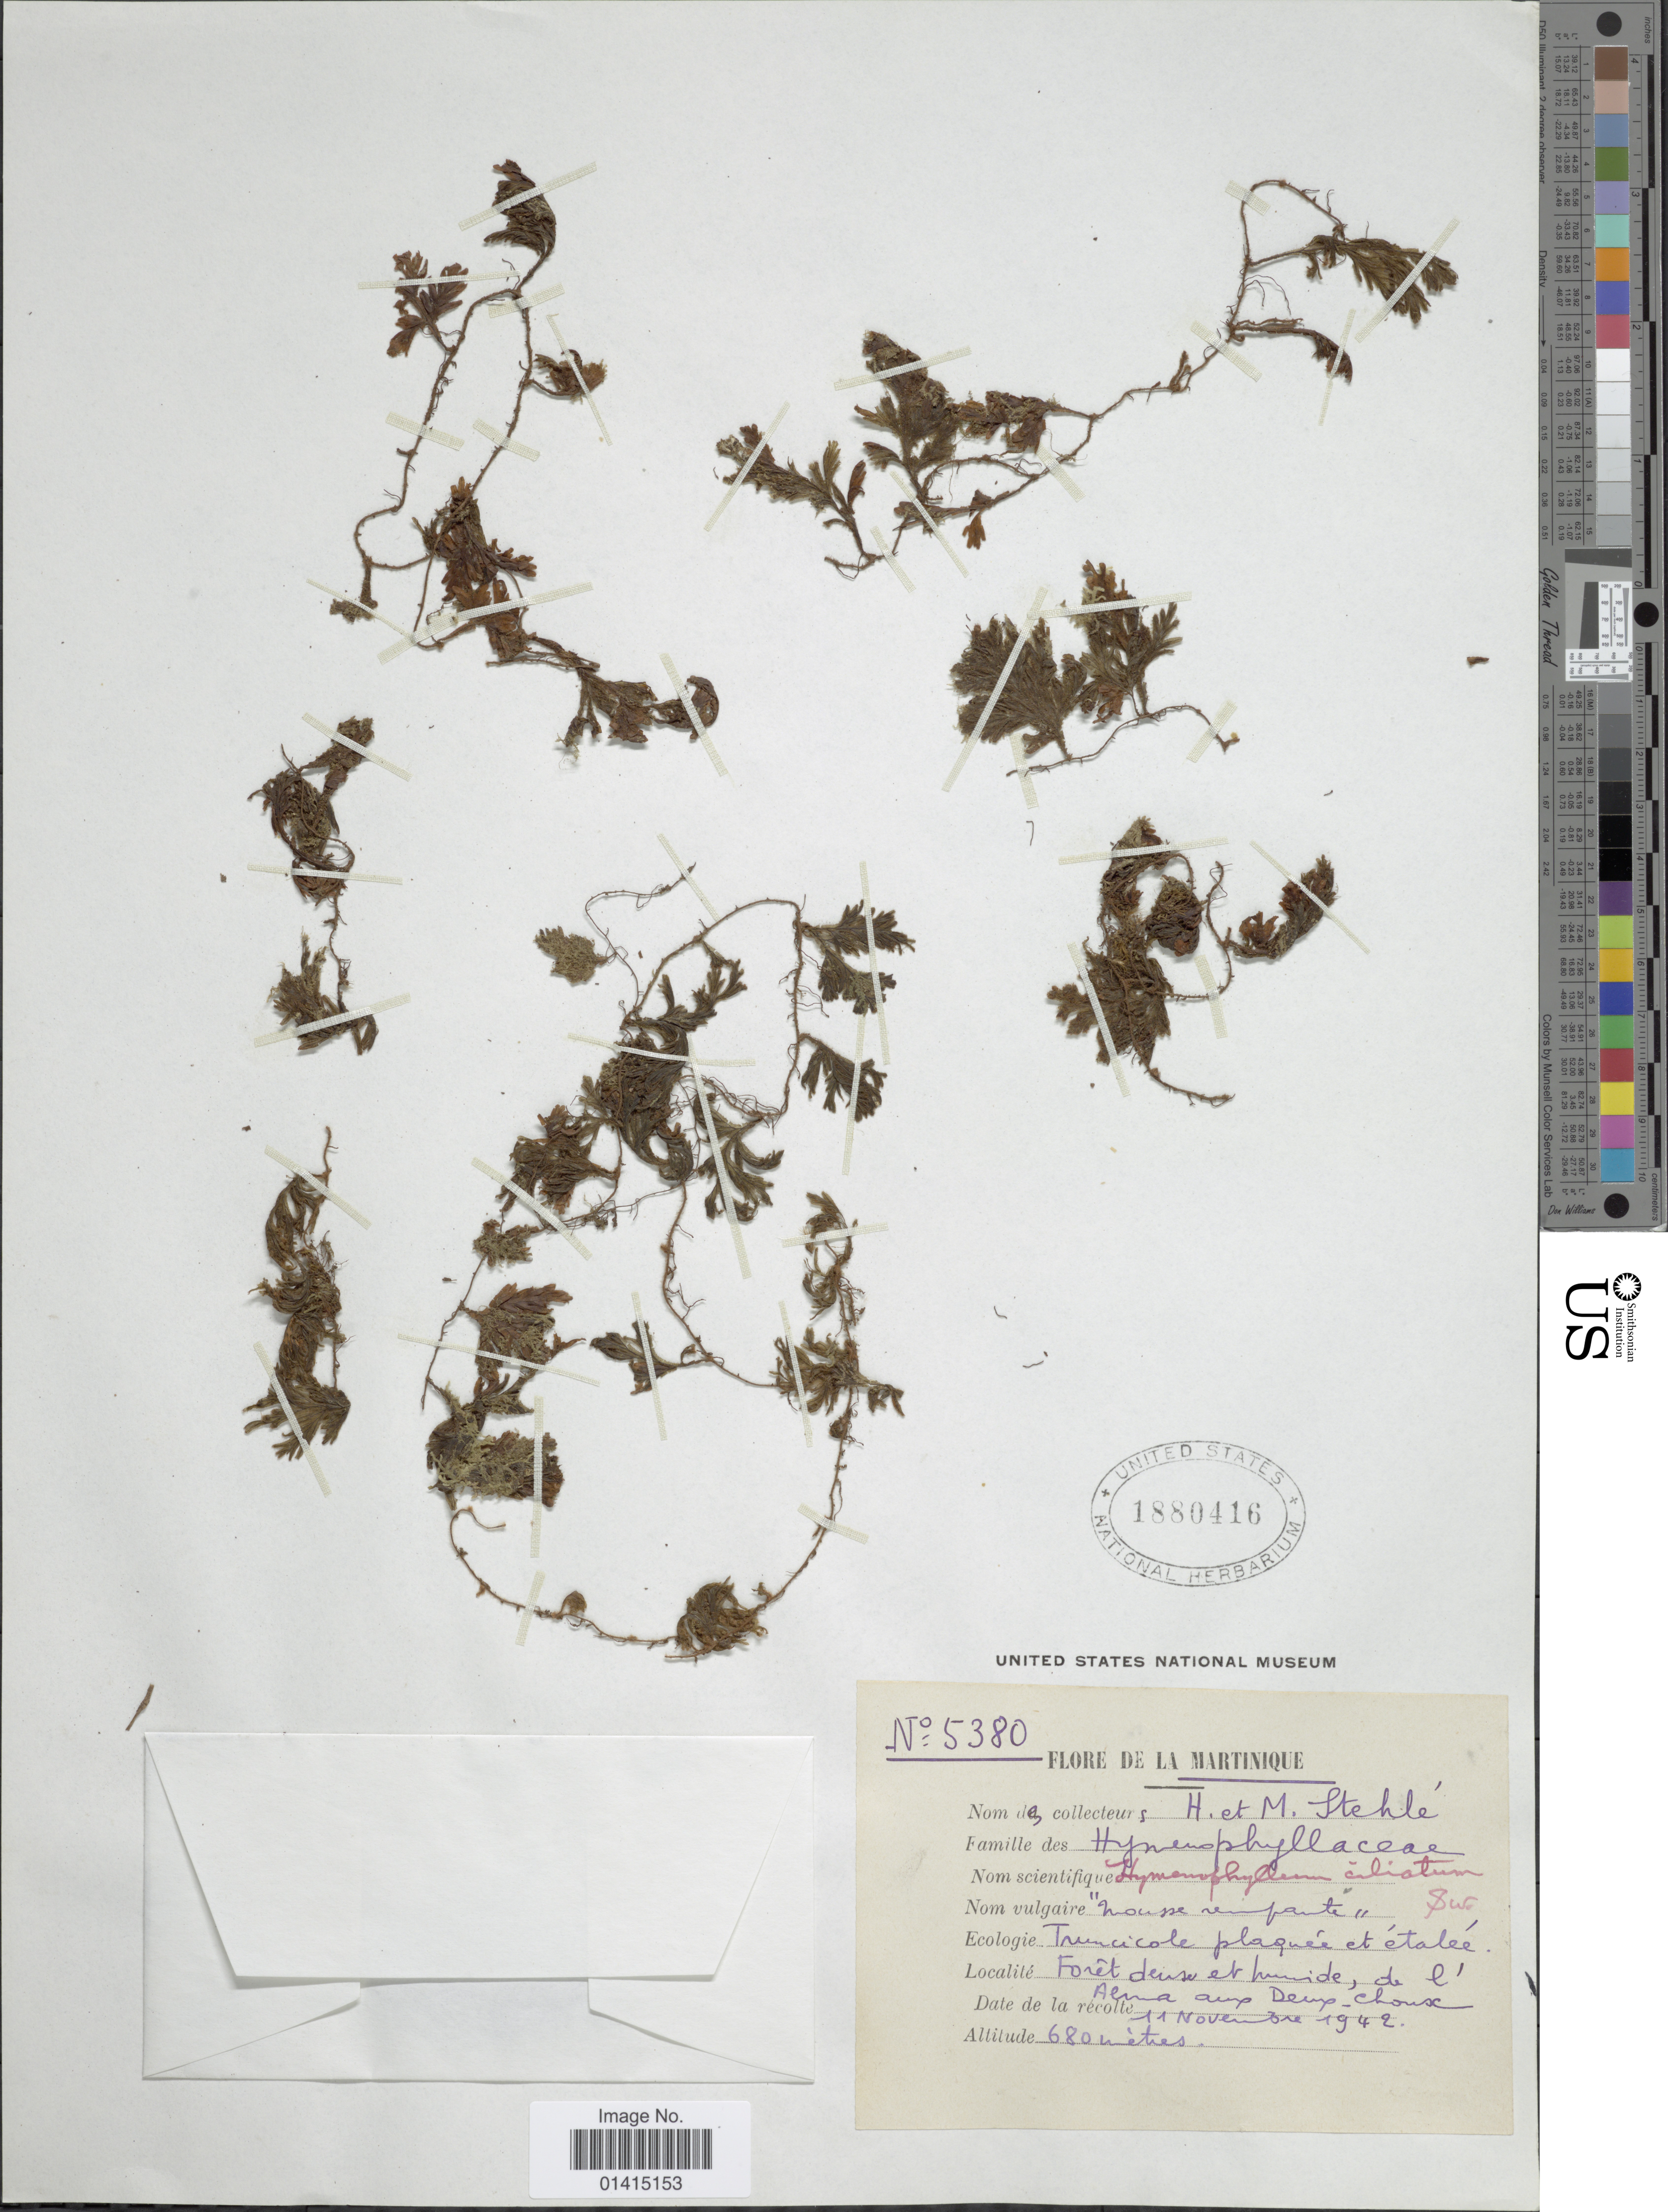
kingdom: Plantae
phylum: Tracheophyta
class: Polypodiopsida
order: Hymenophyllales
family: Hymenophyllaceae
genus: Hymenophyllum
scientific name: Hymenophyllum hirsutum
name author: (L.) Sw.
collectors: H. Stehlé & M. Stehlé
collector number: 5380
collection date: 1942-11-11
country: Martinique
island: Martinique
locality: Forêt dense et humide, de l'Alma aux Deux-Choux.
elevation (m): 680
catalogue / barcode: US 1880416